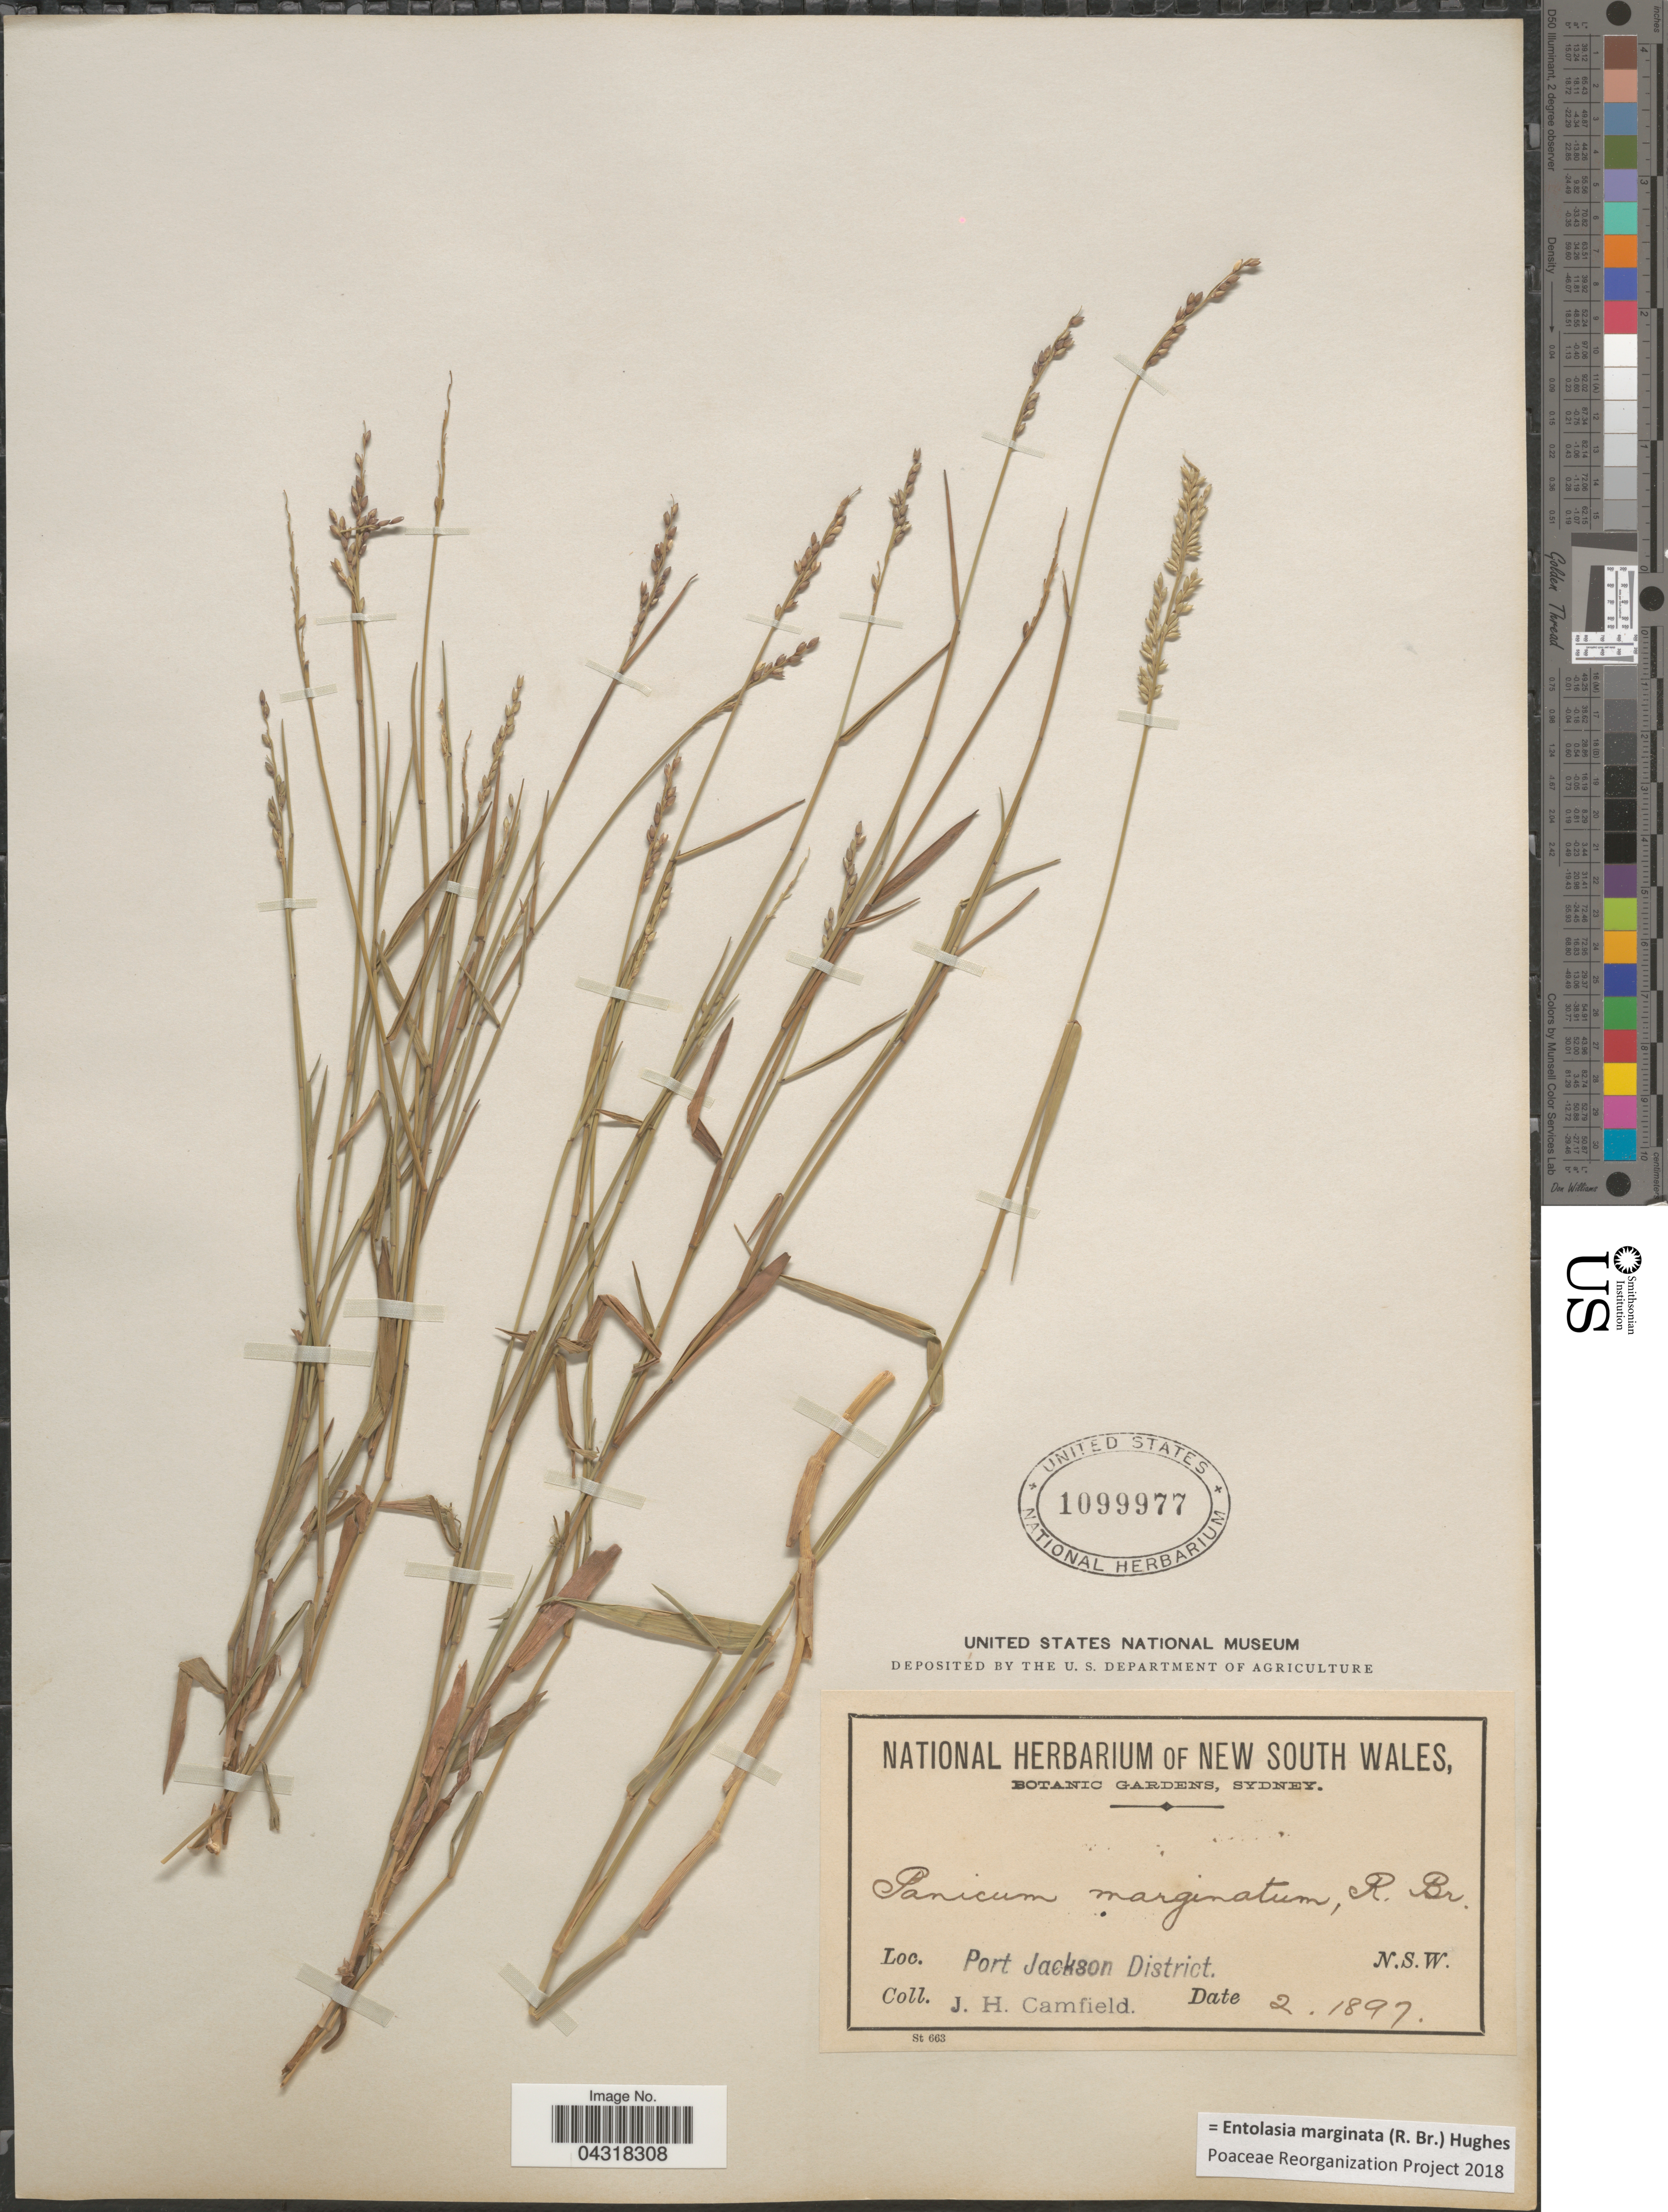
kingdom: Plantae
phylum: Tracheophyta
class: Liliopsida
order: Poales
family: Poaceae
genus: Entolasia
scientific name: Entolasia marginata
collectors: J. Camfield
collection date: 1897-02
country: Australia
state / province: New South Wales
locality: Port Jackson District.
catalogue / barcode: US 1099977